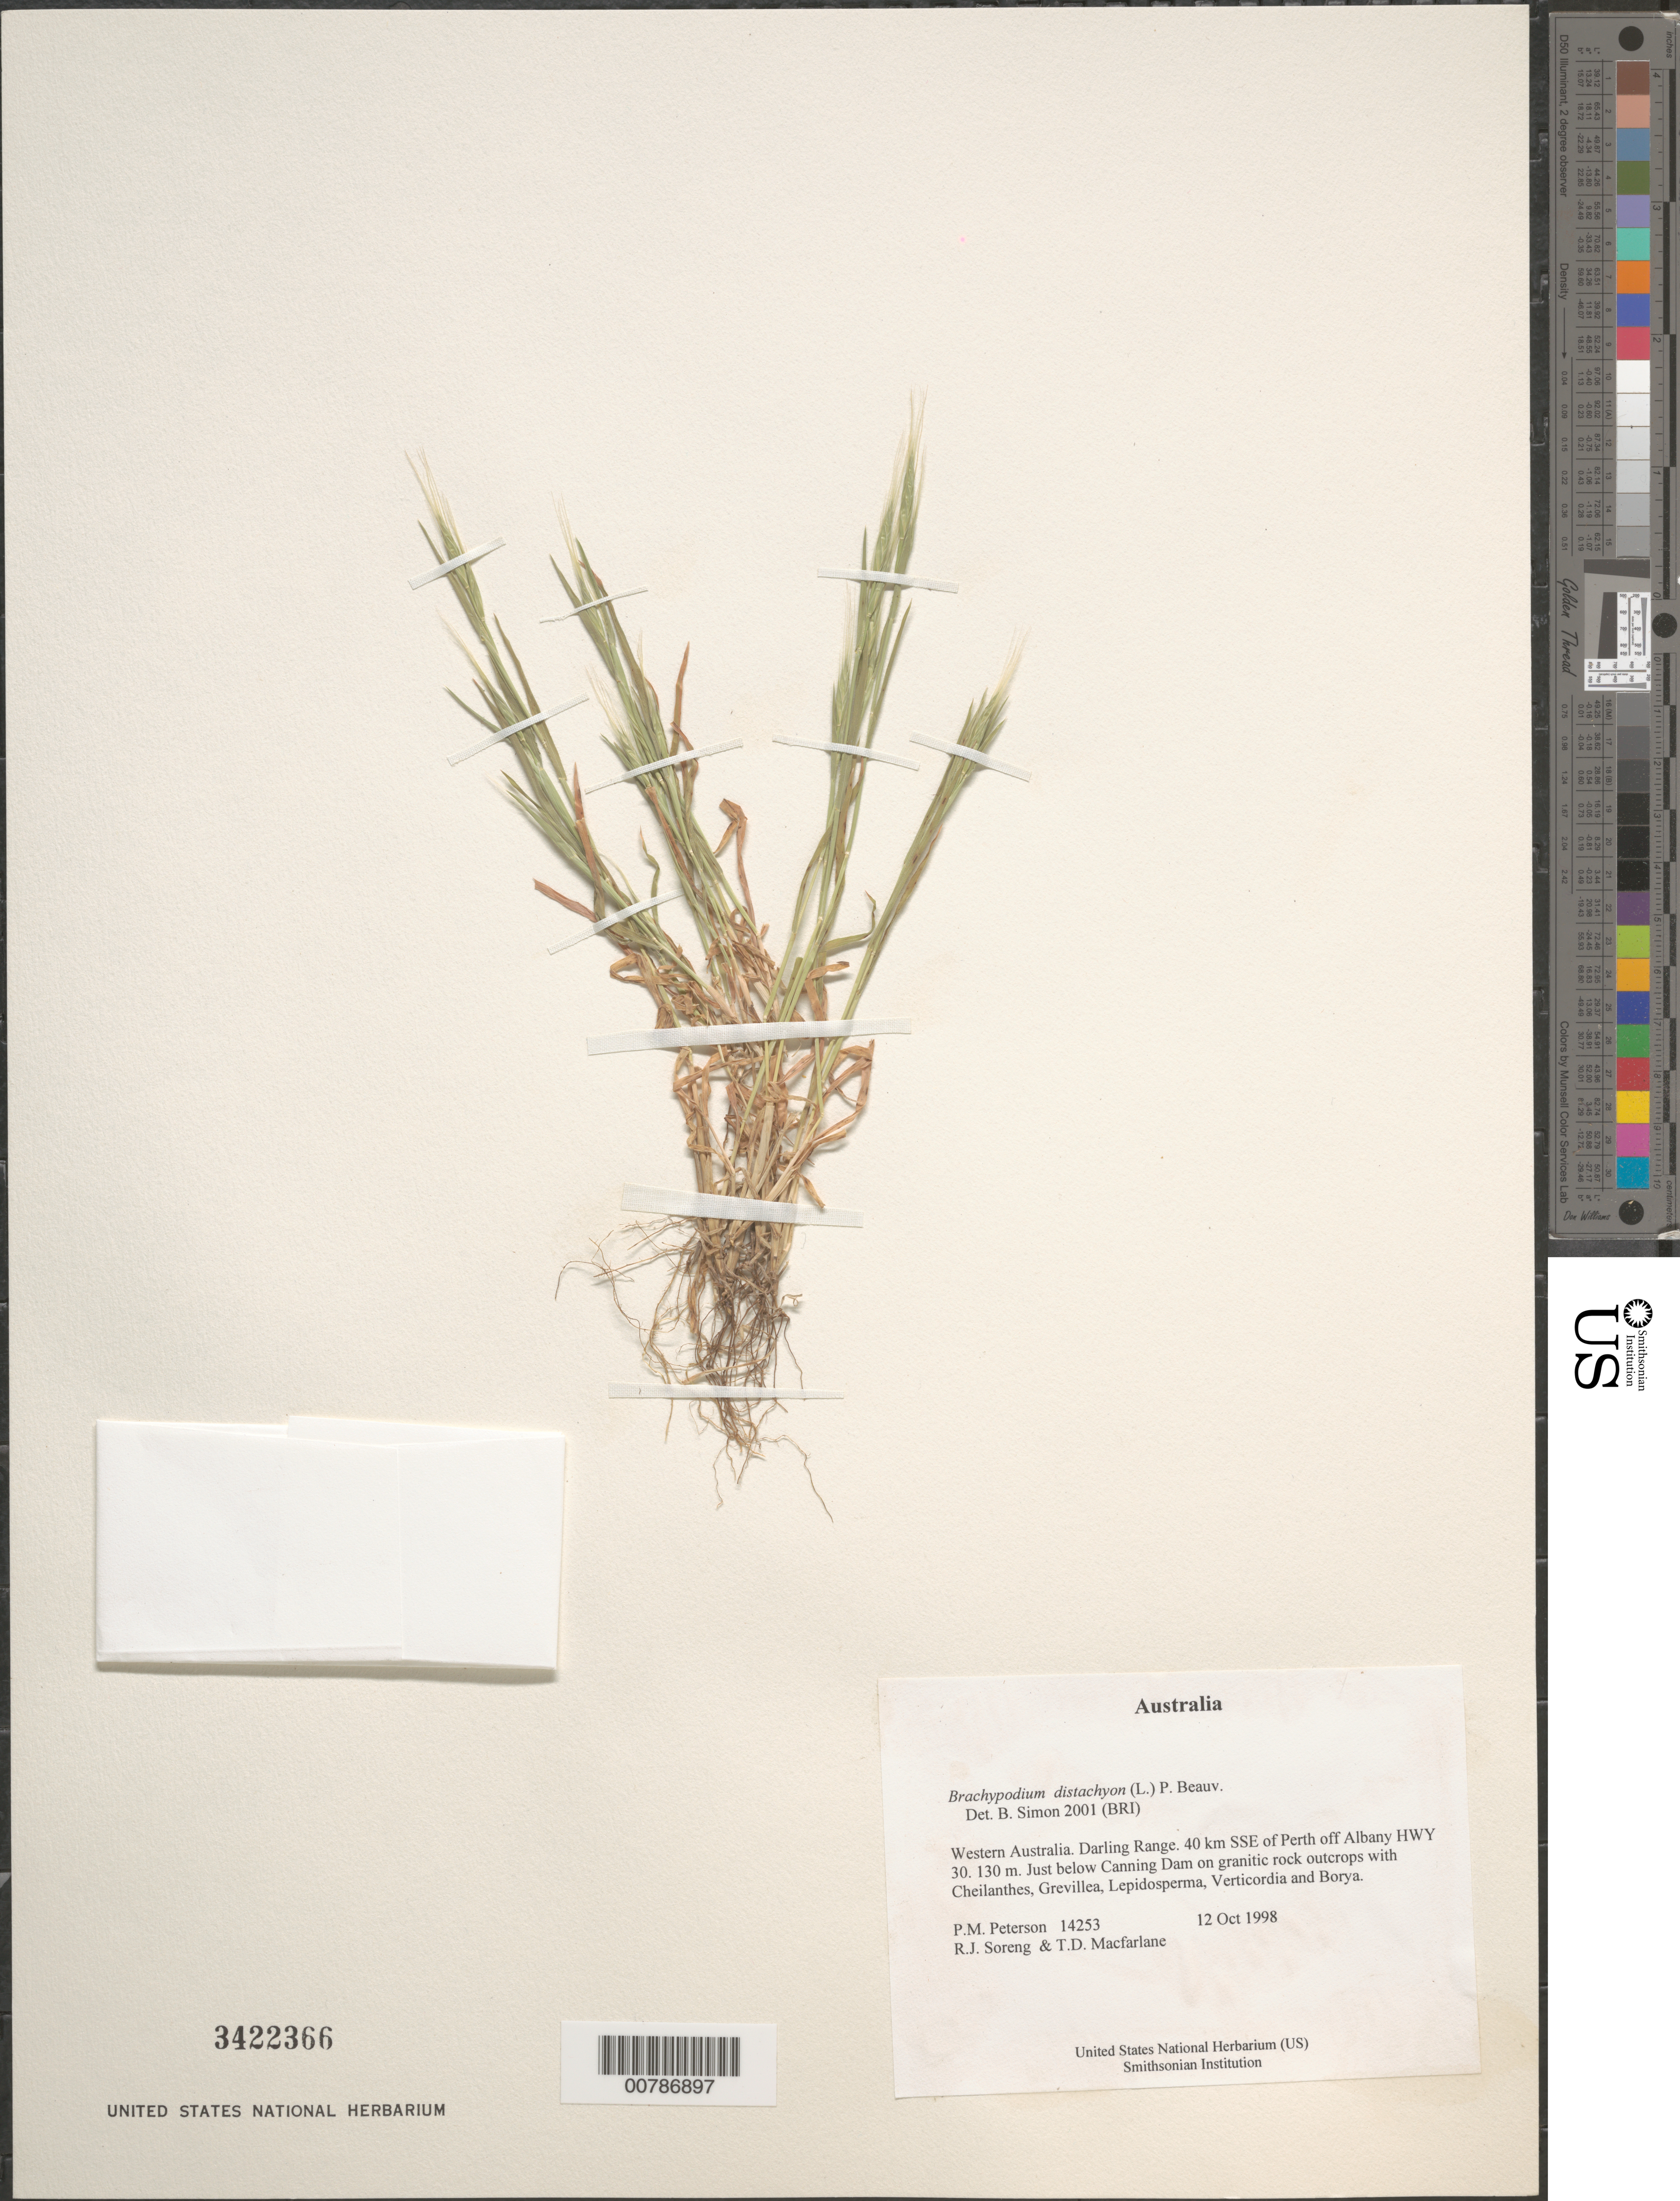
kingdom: Plantae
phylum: Tracheophyta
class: Liliopsida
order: Poales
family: Poaceae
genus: Brachypodium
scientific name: Brachypodium distachyon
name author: (L.) P. Beauv.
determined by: Simon, B.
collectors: P. M. Peterson, R. J. Soreng & T. Macfarlane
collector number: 14253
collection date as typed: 12 Oct 1998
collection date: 1998-10-12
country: Australia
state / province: Western Australia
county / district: Darling Range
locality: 40 km SSE of Perth off Albany HWY 30.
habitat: Just below Canning Dam on granitic rock outcrops with Cheilanthes, Grevillea, Lepidosperma, Verticordia and Borya.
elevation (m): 130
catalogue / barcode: US 3422366